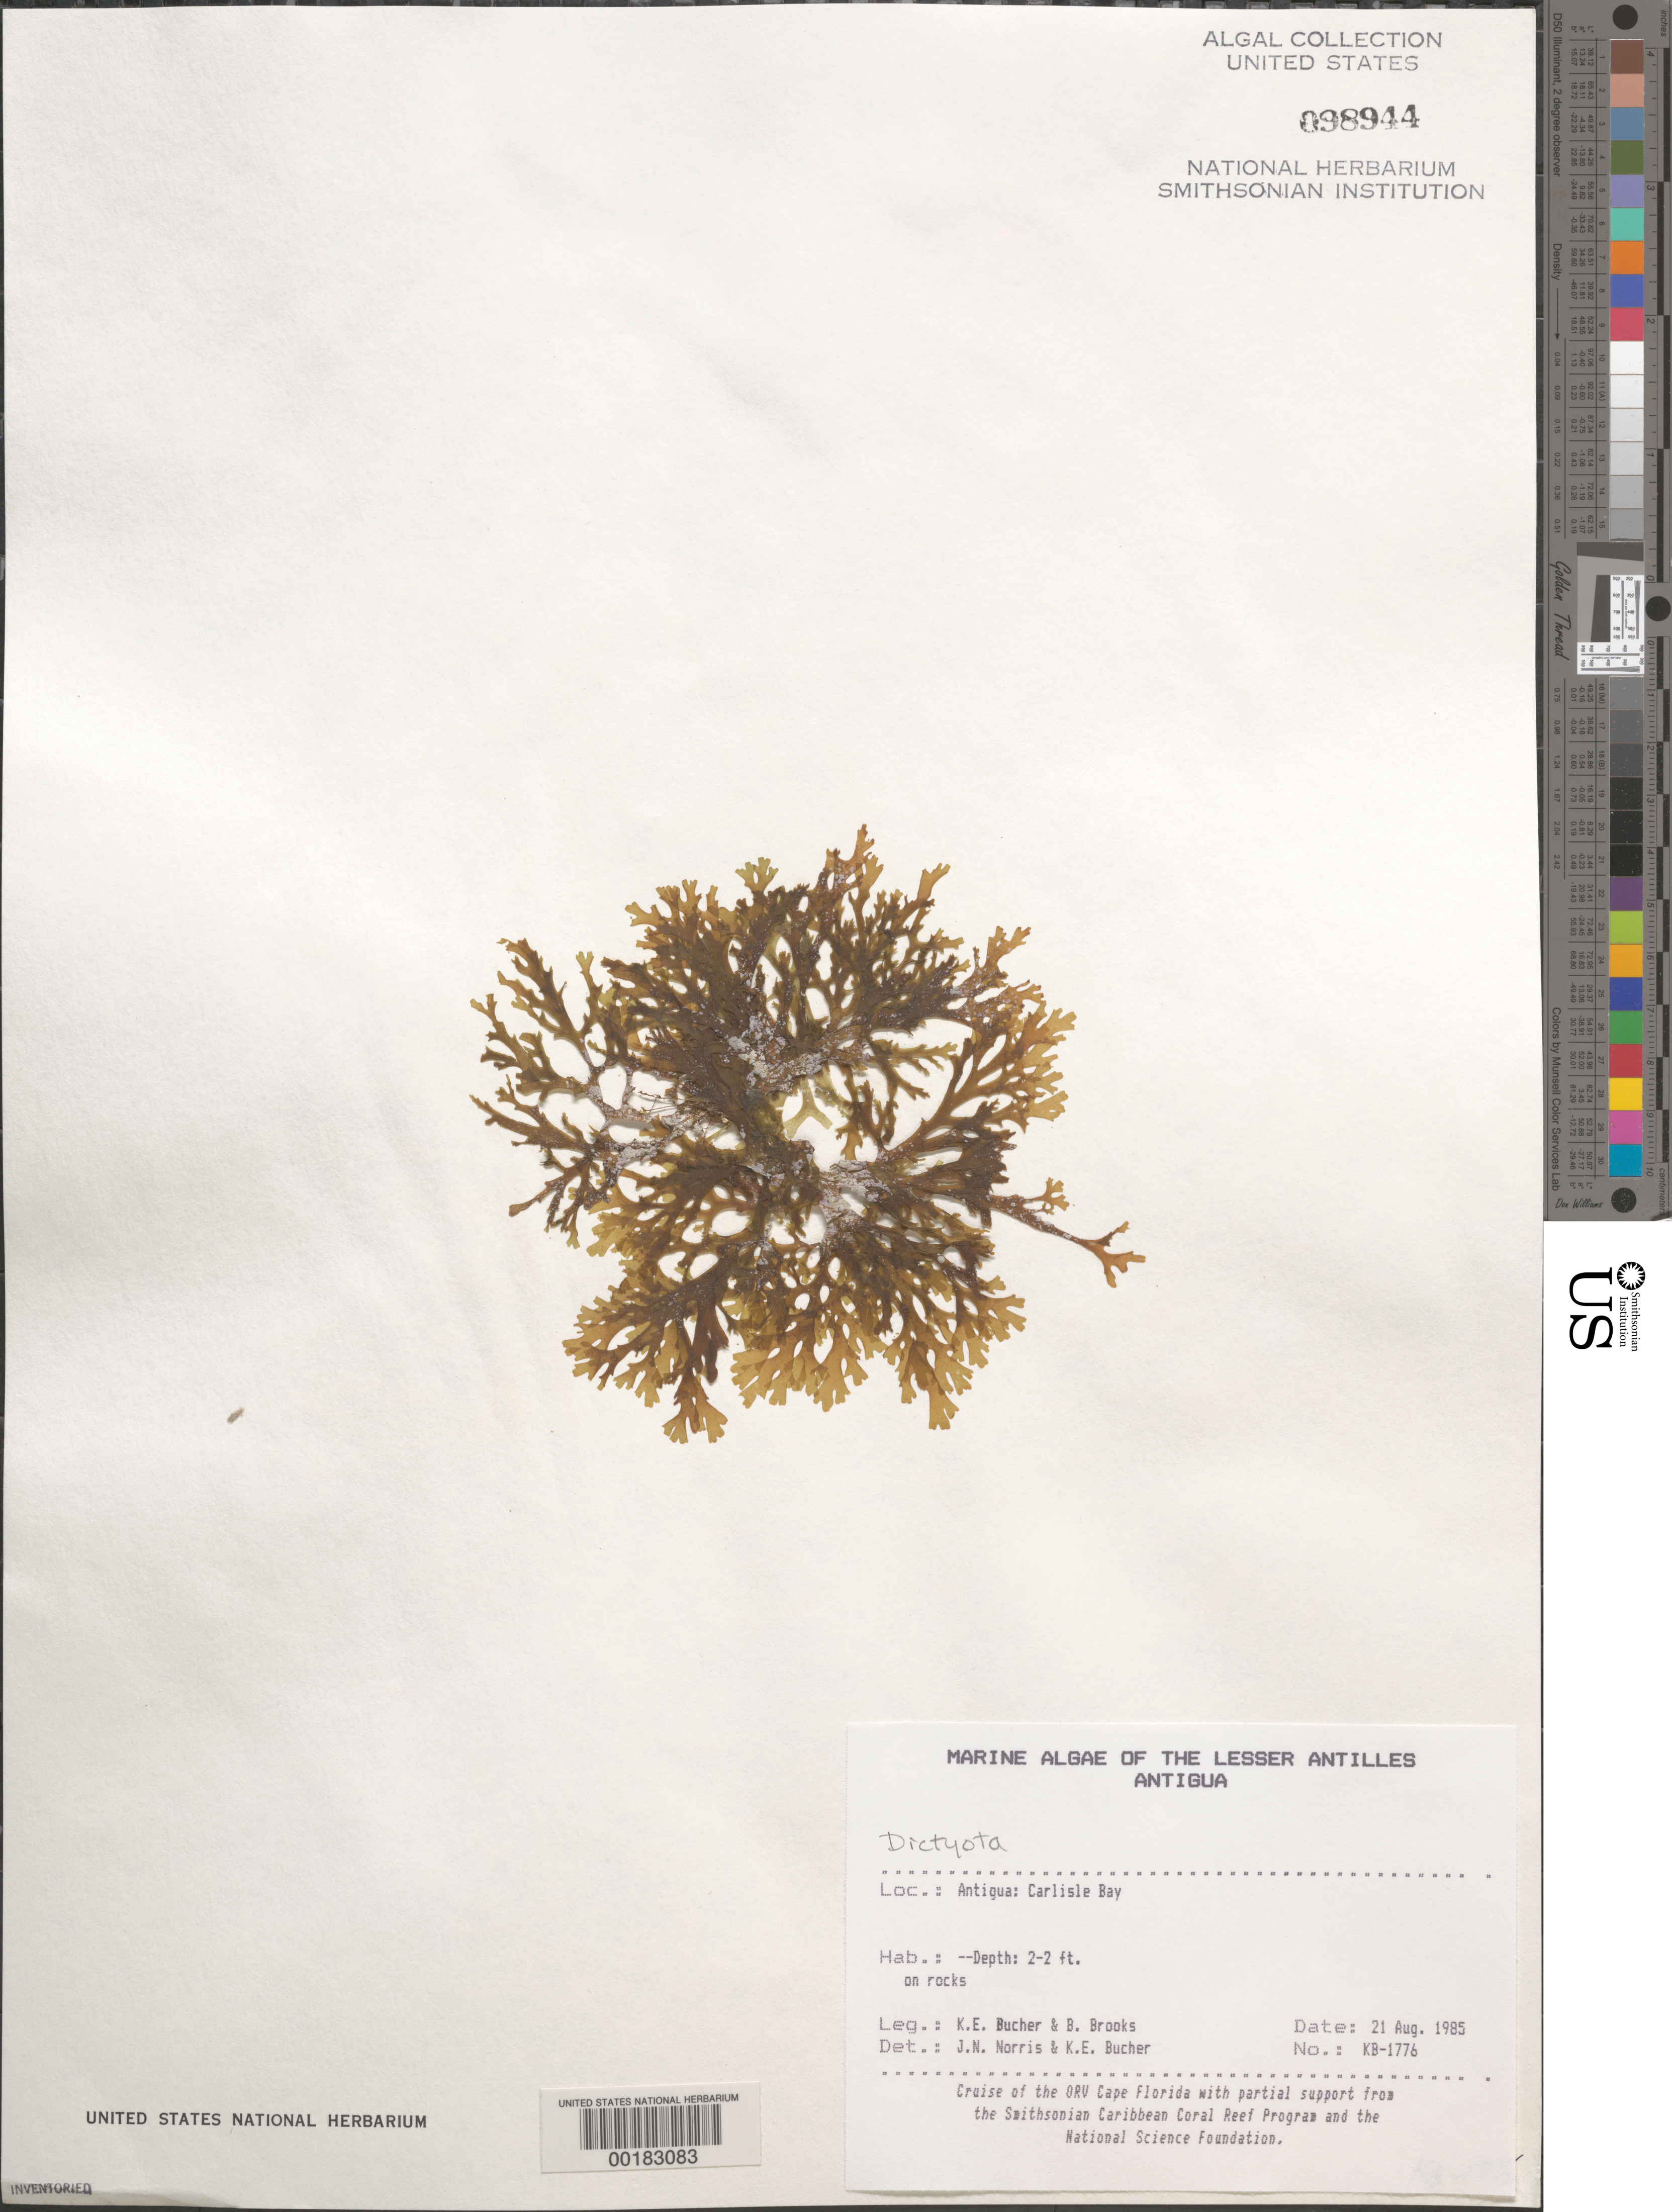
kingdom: Chromista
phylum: Ochrophyta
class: Phaeophyceae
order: Dictyotales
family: Dictyotaceae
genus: Dictyota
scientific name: Dictyota sp.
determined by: Norris, J. N.; Bucher, K. E.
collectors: K. E. Bucher & B. Brooks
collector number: KB-1776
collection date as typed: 21 Aug 1985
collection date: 1985-08-21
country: Antigua and Barbuda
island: Antigua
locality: Carlisle Bay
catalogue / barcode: US 98944